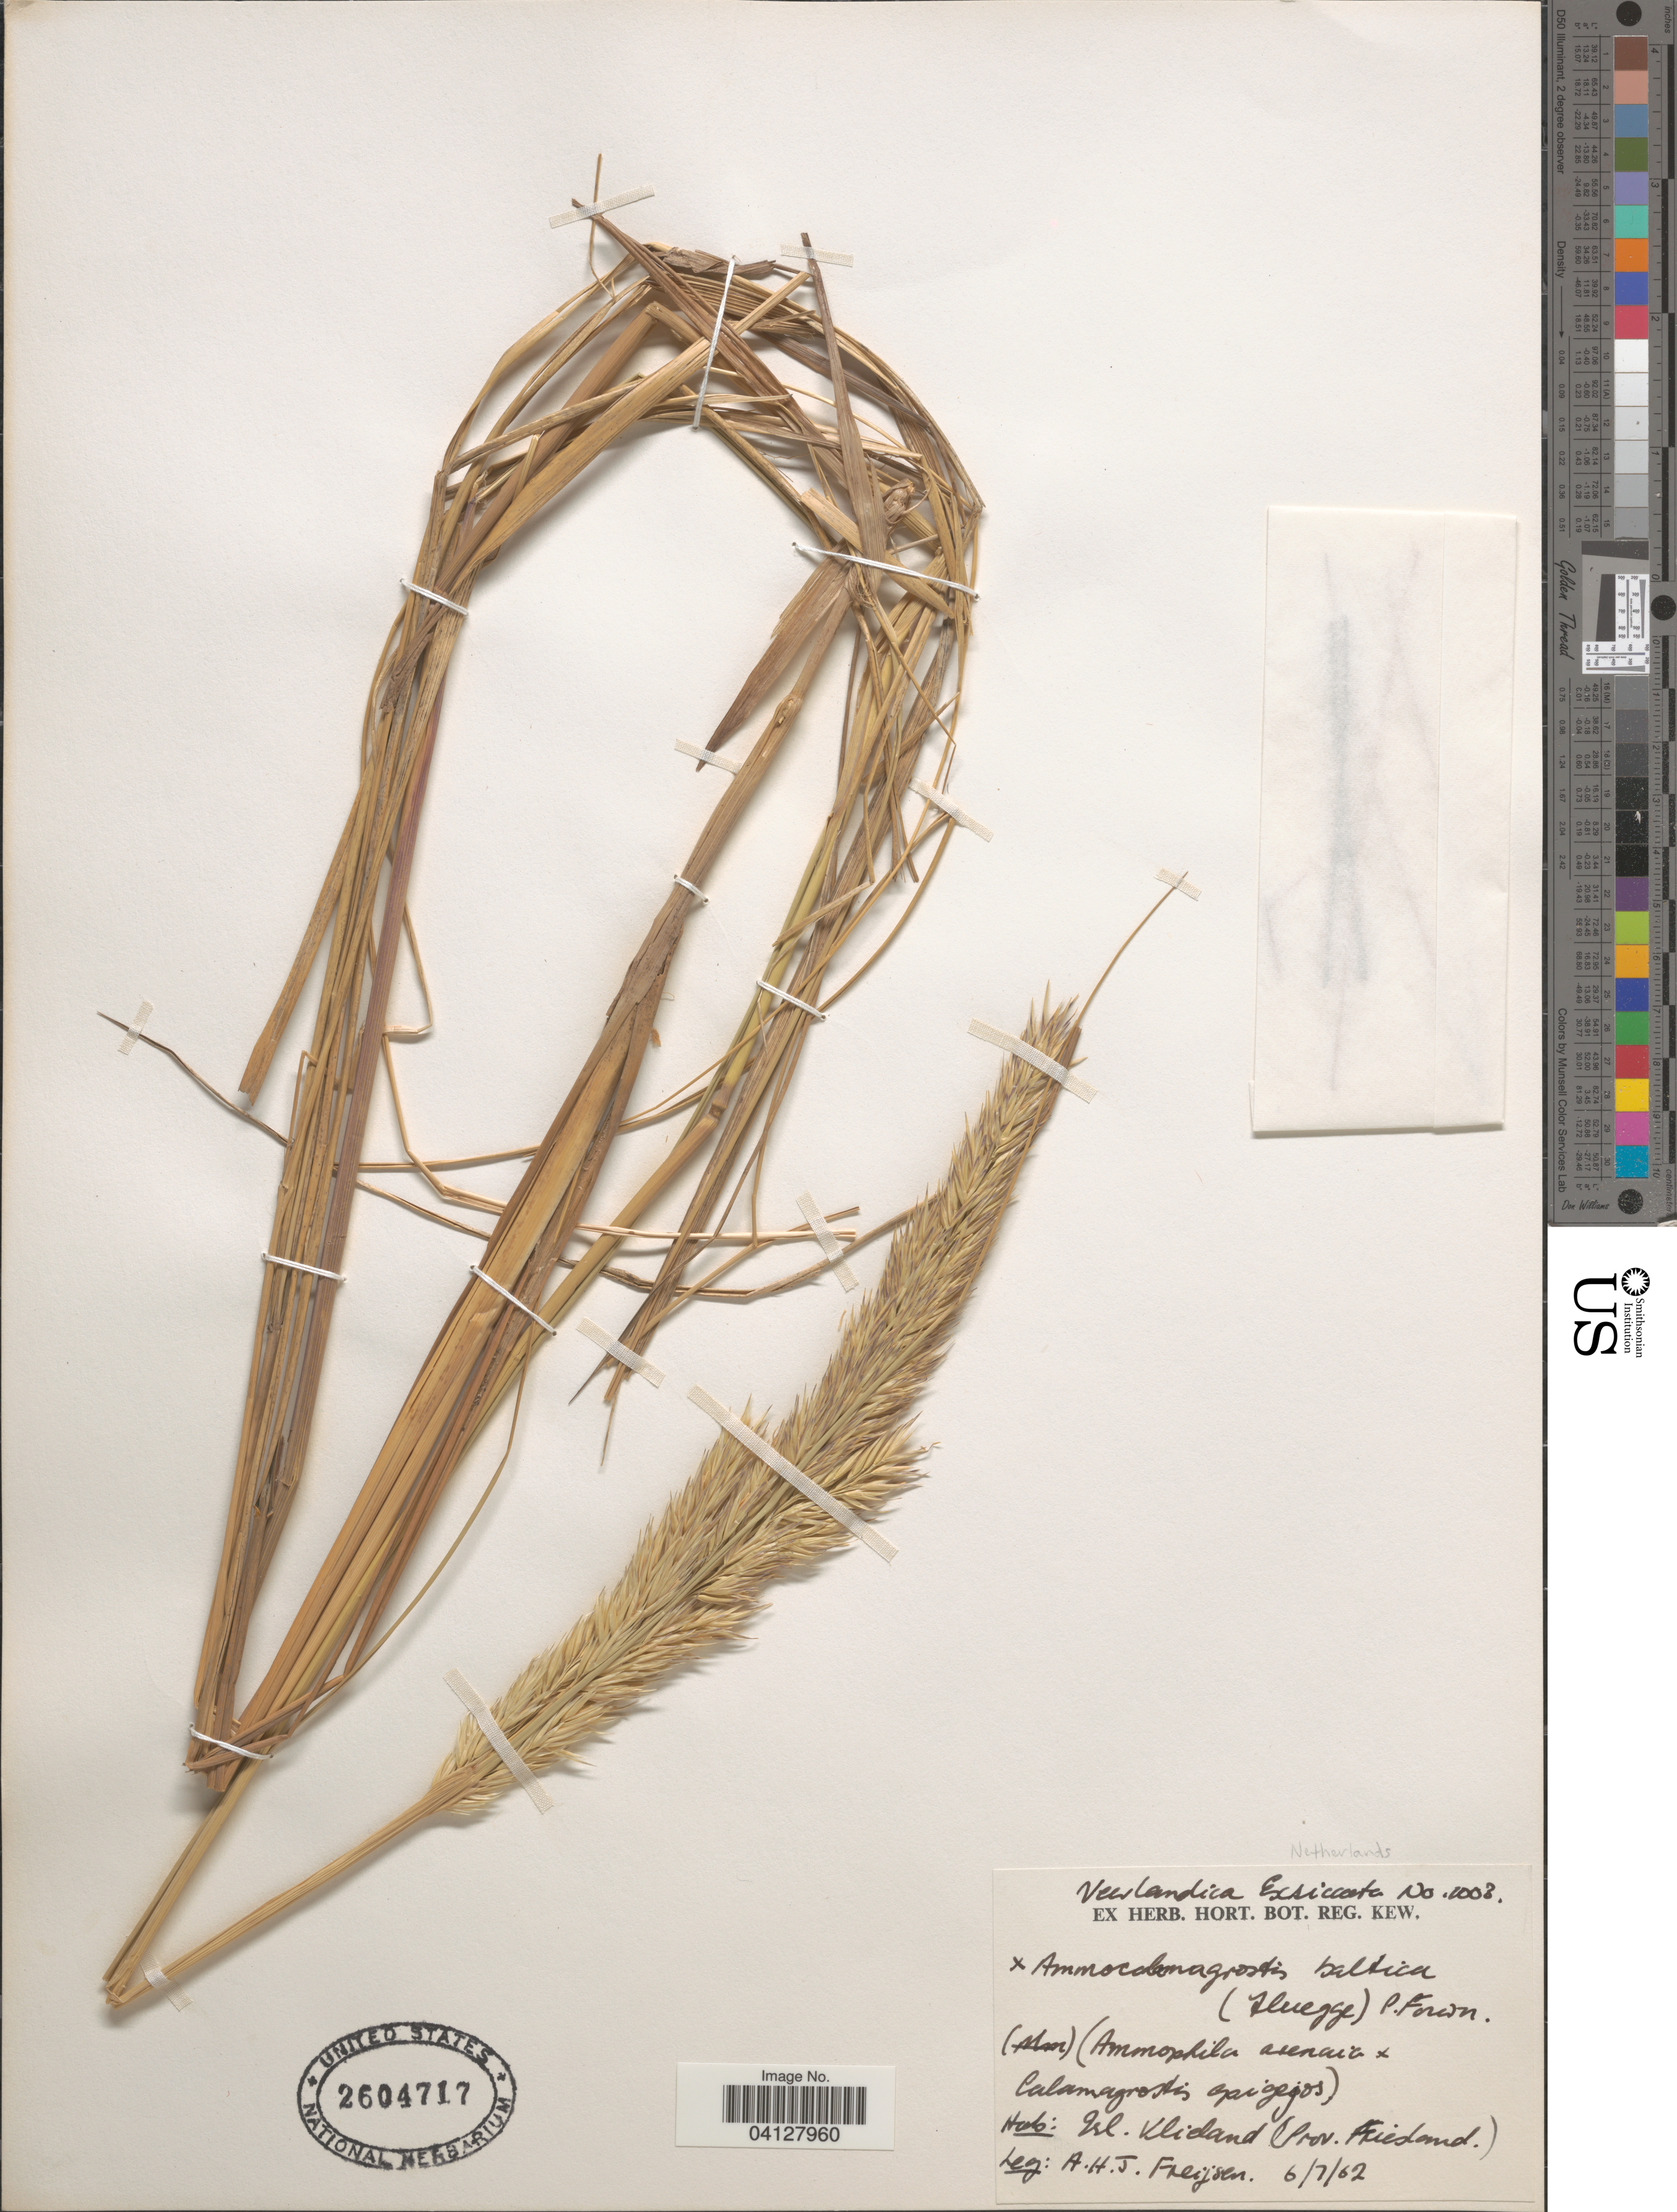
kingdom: Plantae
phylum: Tracheophyta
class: Liliopsida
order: Poales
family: Poaceae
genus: Ammocalamagrostis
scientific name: x Ammocalamagrostis baltica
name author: (Flüggé ex Schrad.) P. Fourn.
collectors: A. Freijsen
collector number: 1003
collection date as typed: Transcribed d/m/y: 6/7/62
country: Netherlands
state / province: Friesland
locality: Isl. Klieland.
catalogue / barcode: US 2604717